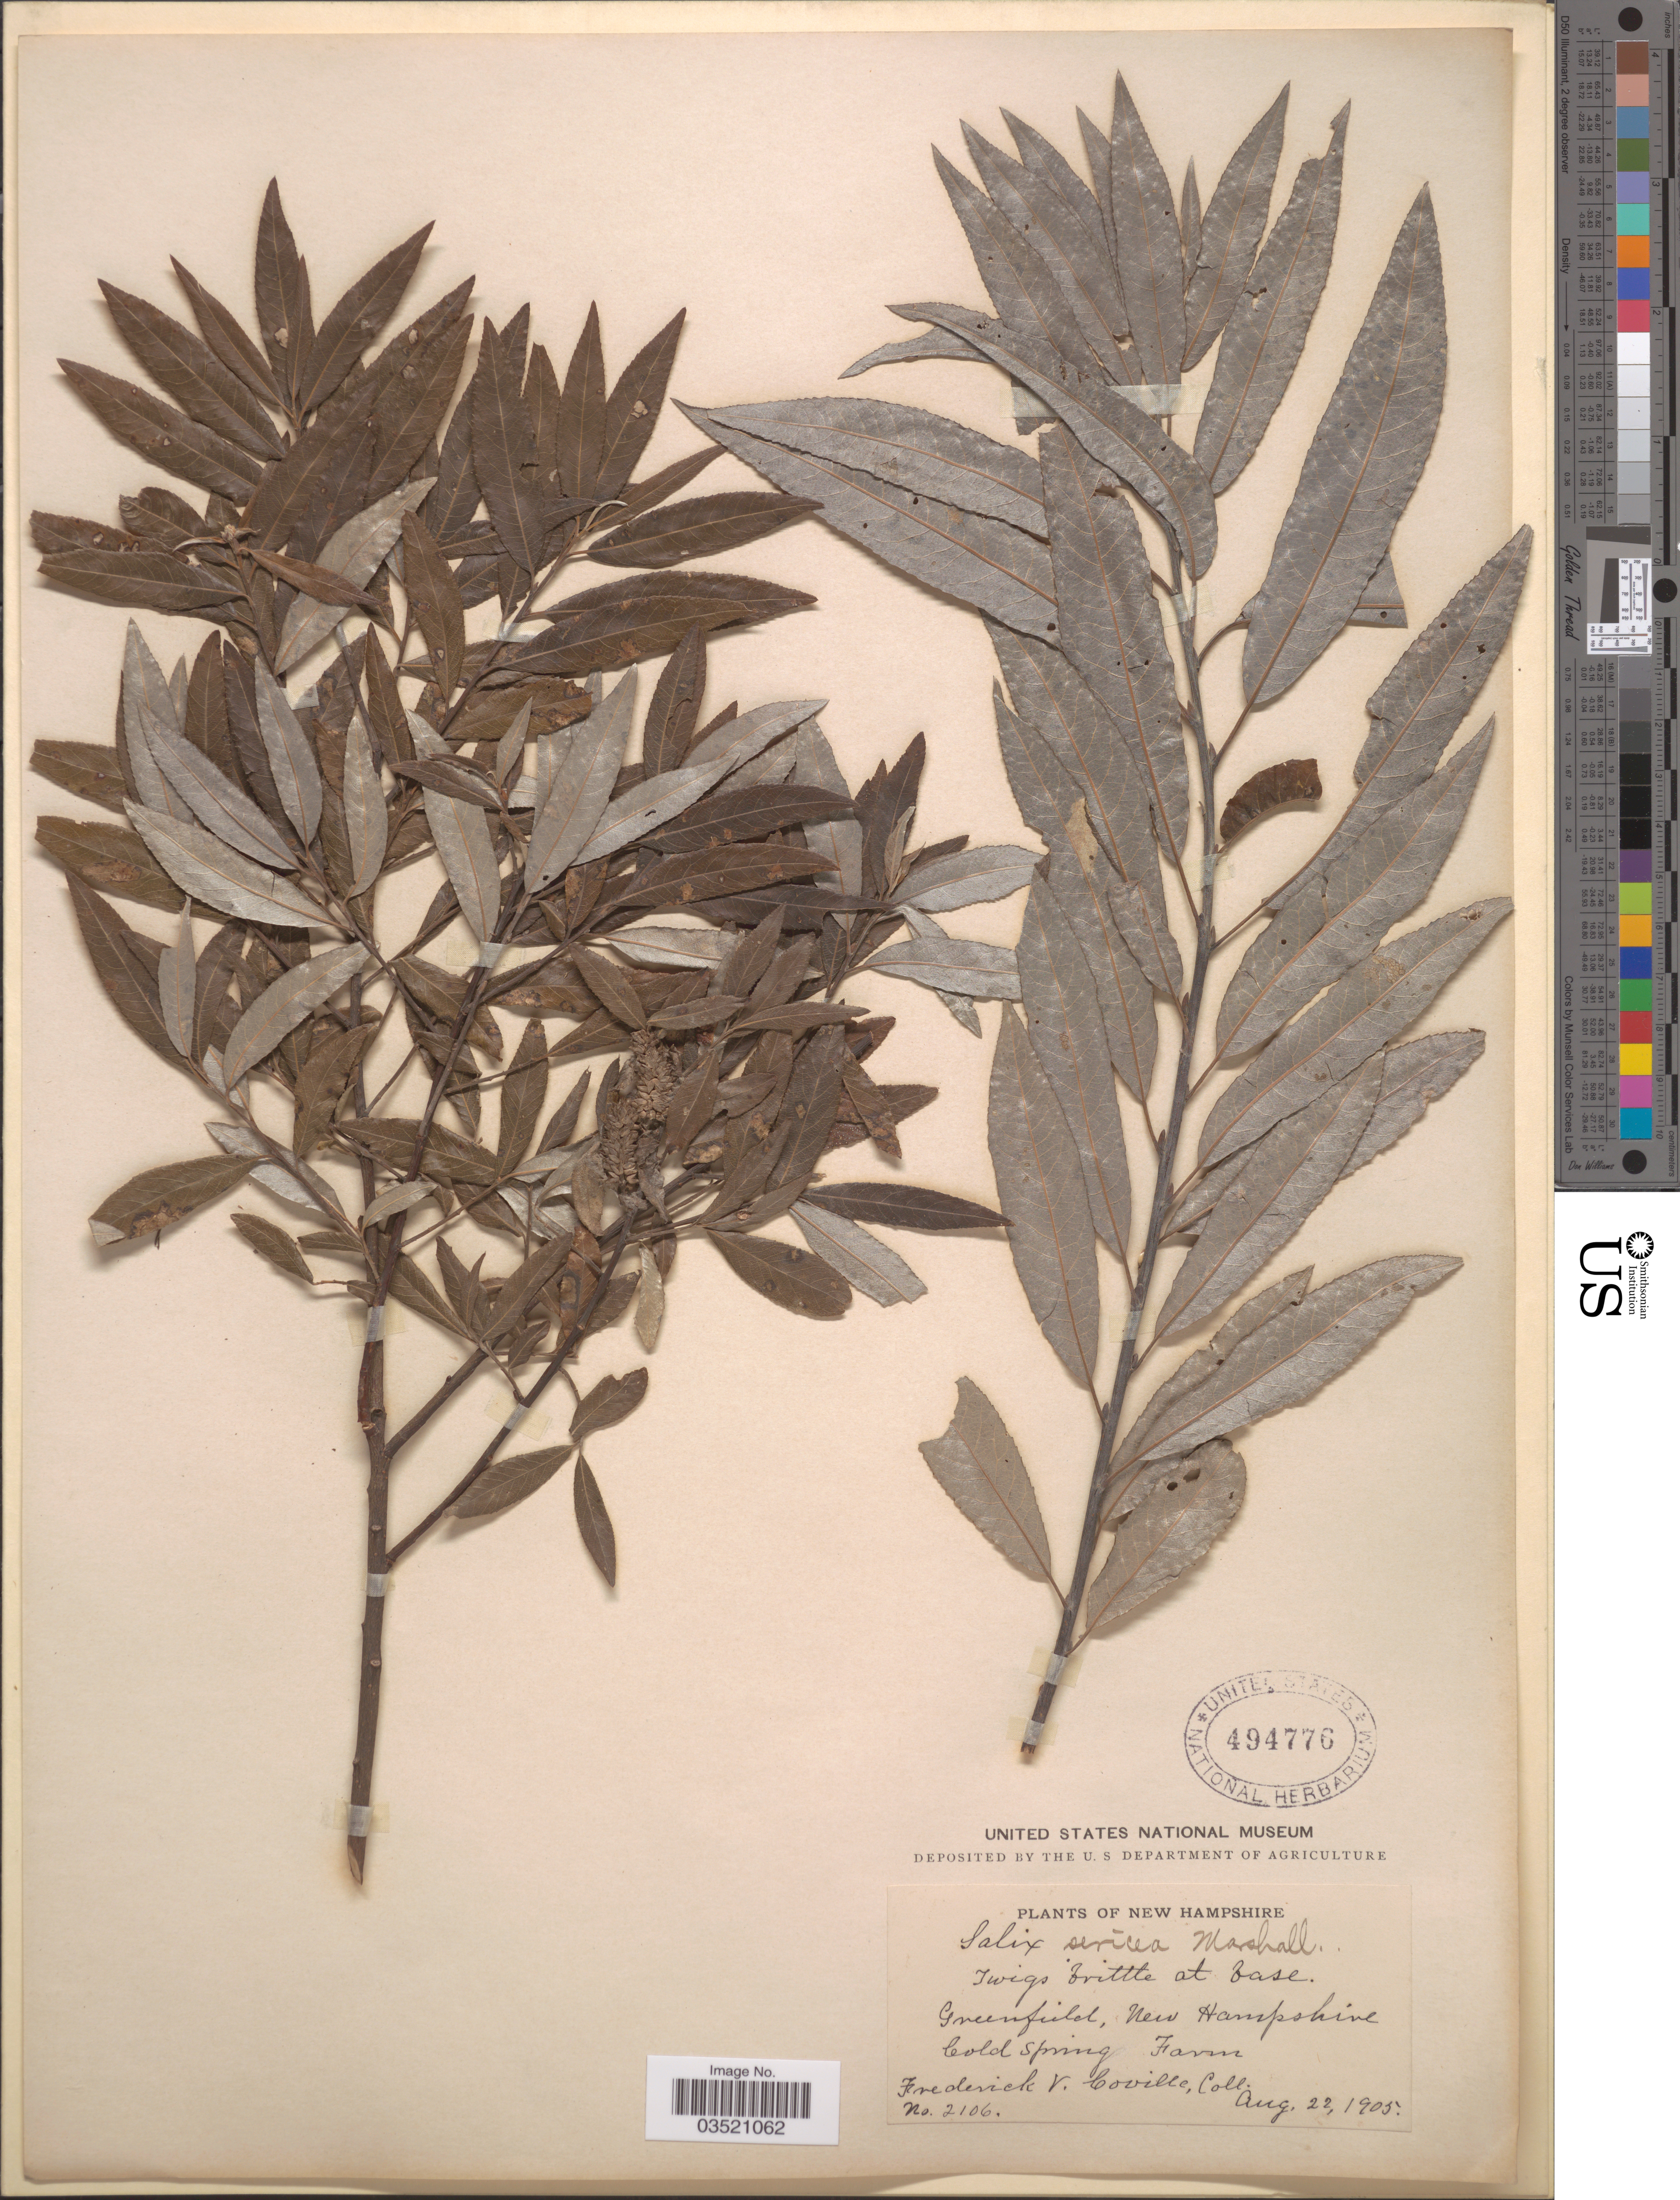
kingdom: Plantae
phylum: Tracheophyta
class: Magnoliopsida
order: Malpighiales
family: Salicaceae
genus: Salix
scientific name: Salix sericea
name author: Marshall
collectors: F. V. Coville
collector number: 2106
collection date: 1905-08-22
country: United States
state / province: New Hampshire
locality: Greenfield. Cold Spring Farm.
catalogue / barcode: US 494776